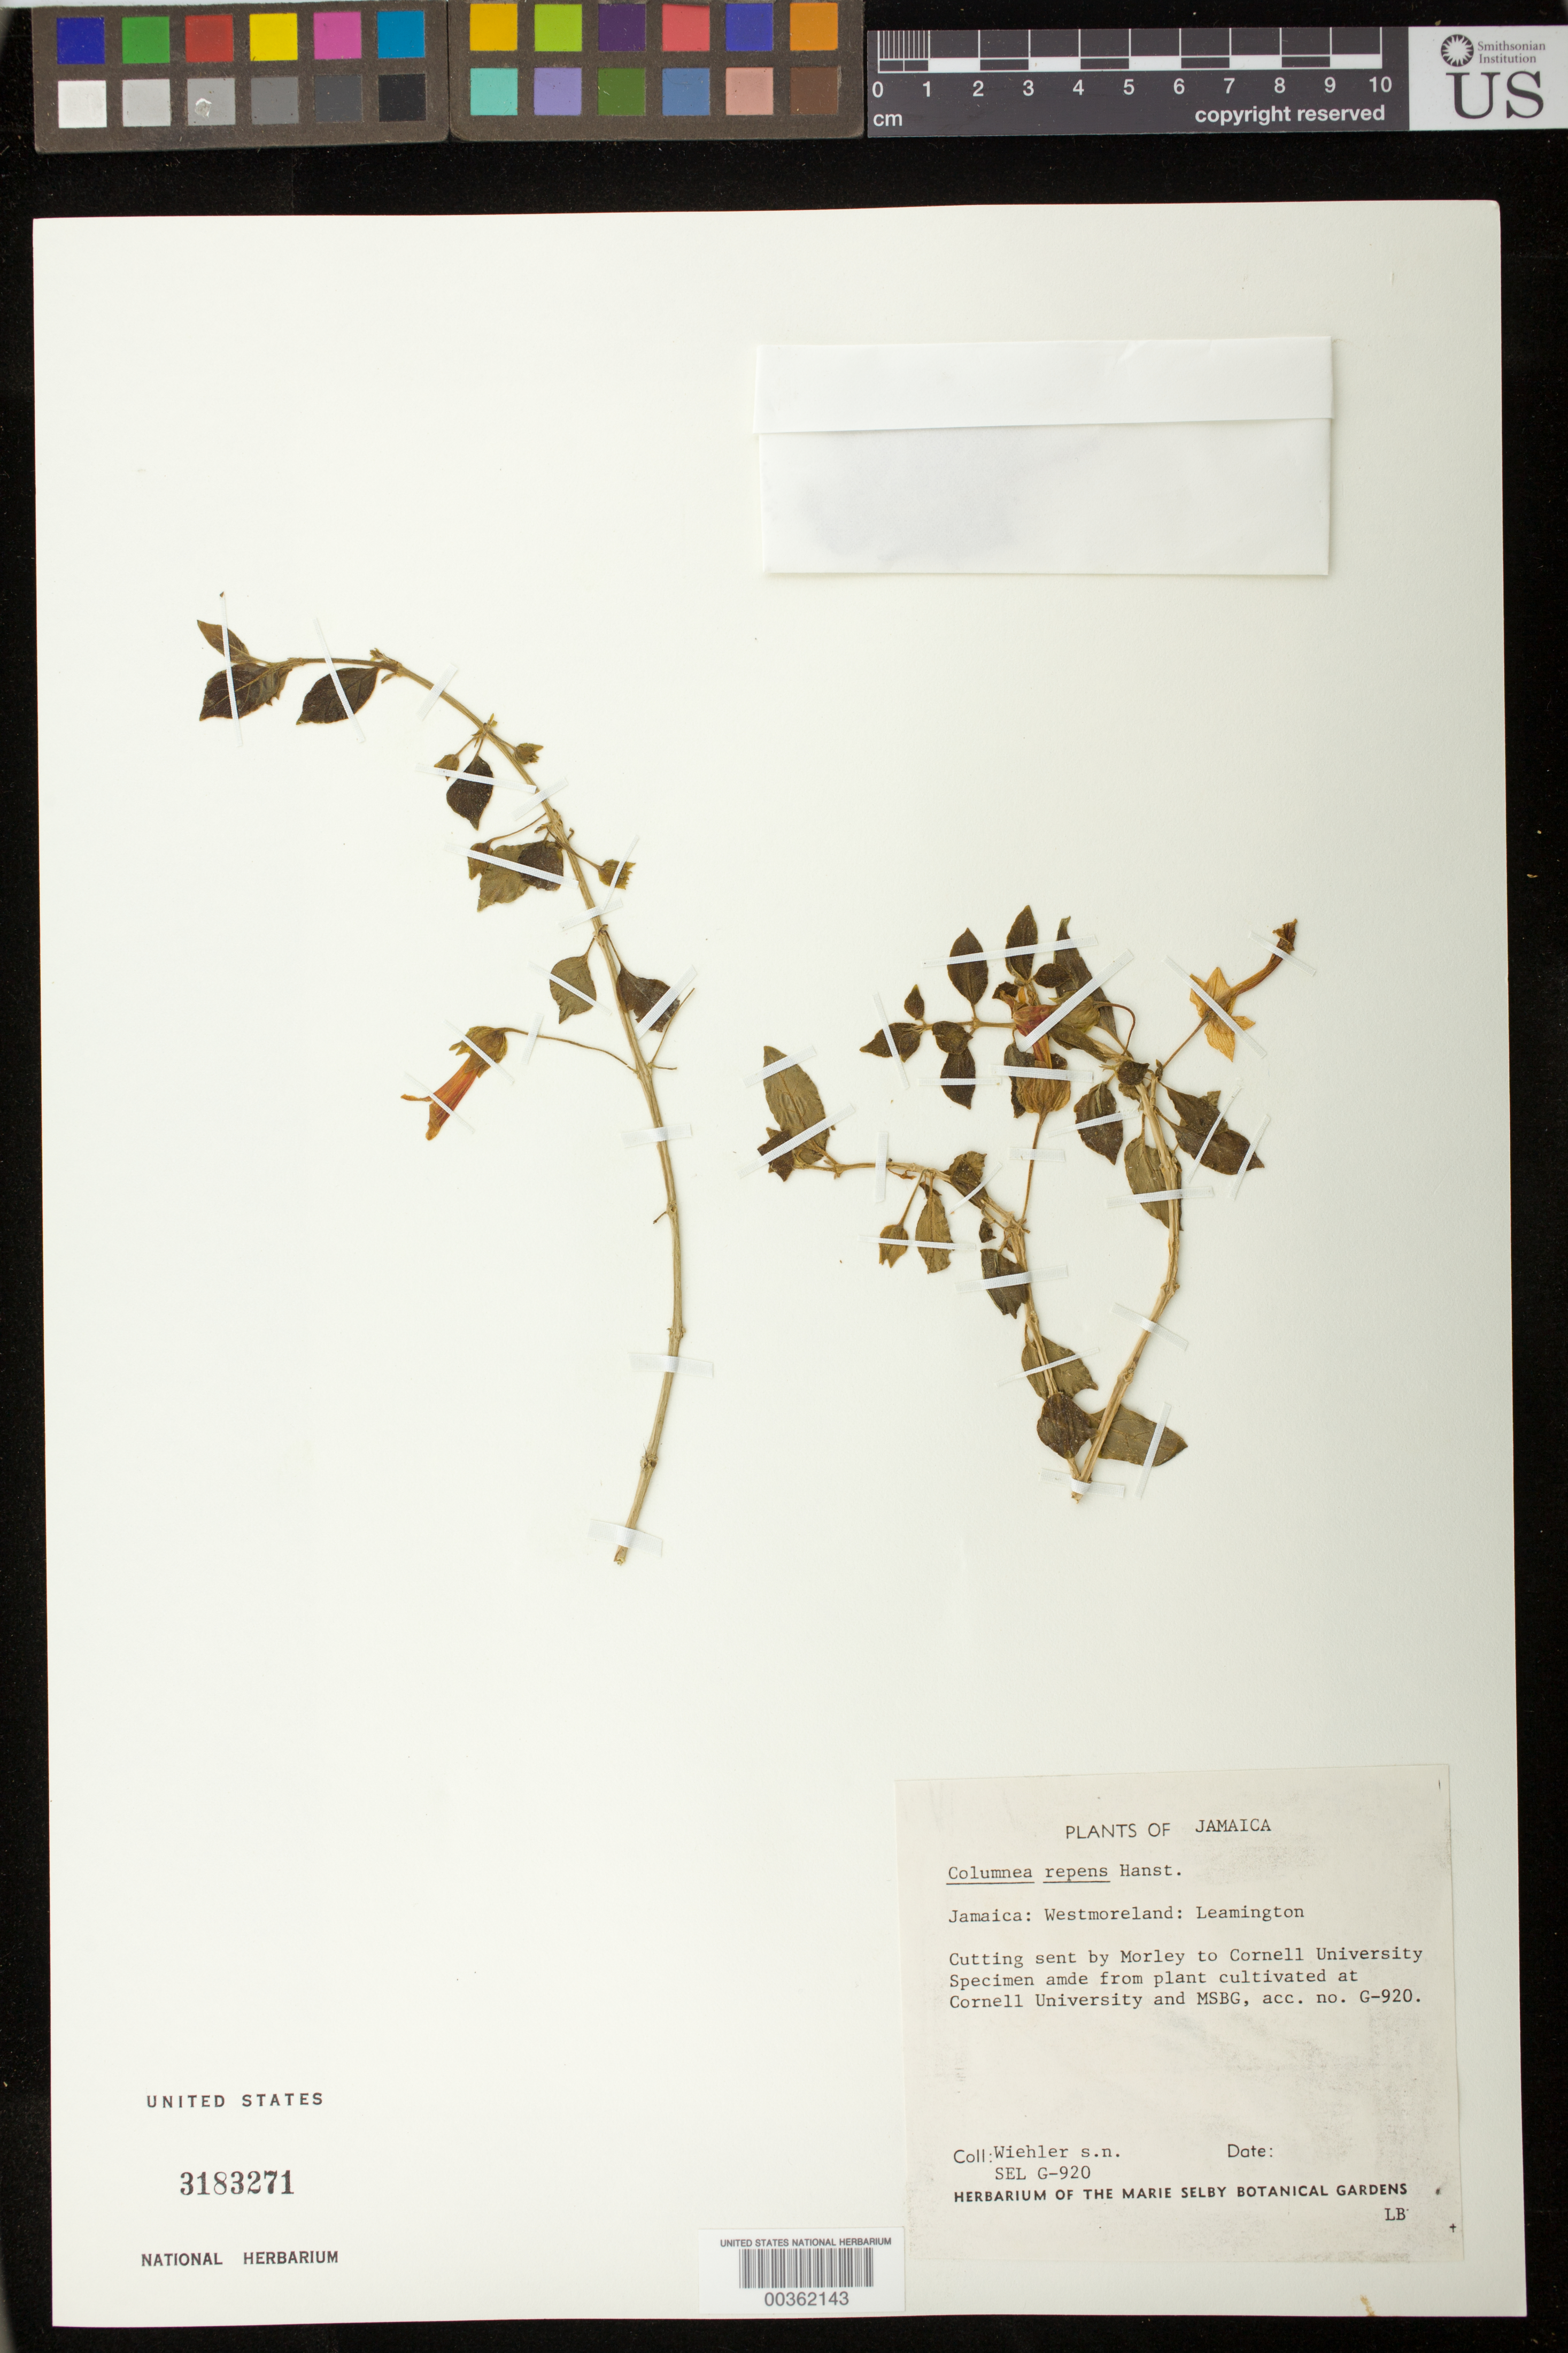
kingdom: Plantae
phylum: Tracheophyta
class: Magnoliopsida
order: Lamiales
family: Gesneriaceae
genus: Columnea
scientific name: Columnea repens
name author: (Hook.) Hanst.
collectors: H. J. Wiehler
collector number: s.n. [G-920]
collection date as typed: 1976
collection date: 1976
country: Jamaica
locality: Jamaica: Leamington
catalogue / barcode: US 3183271